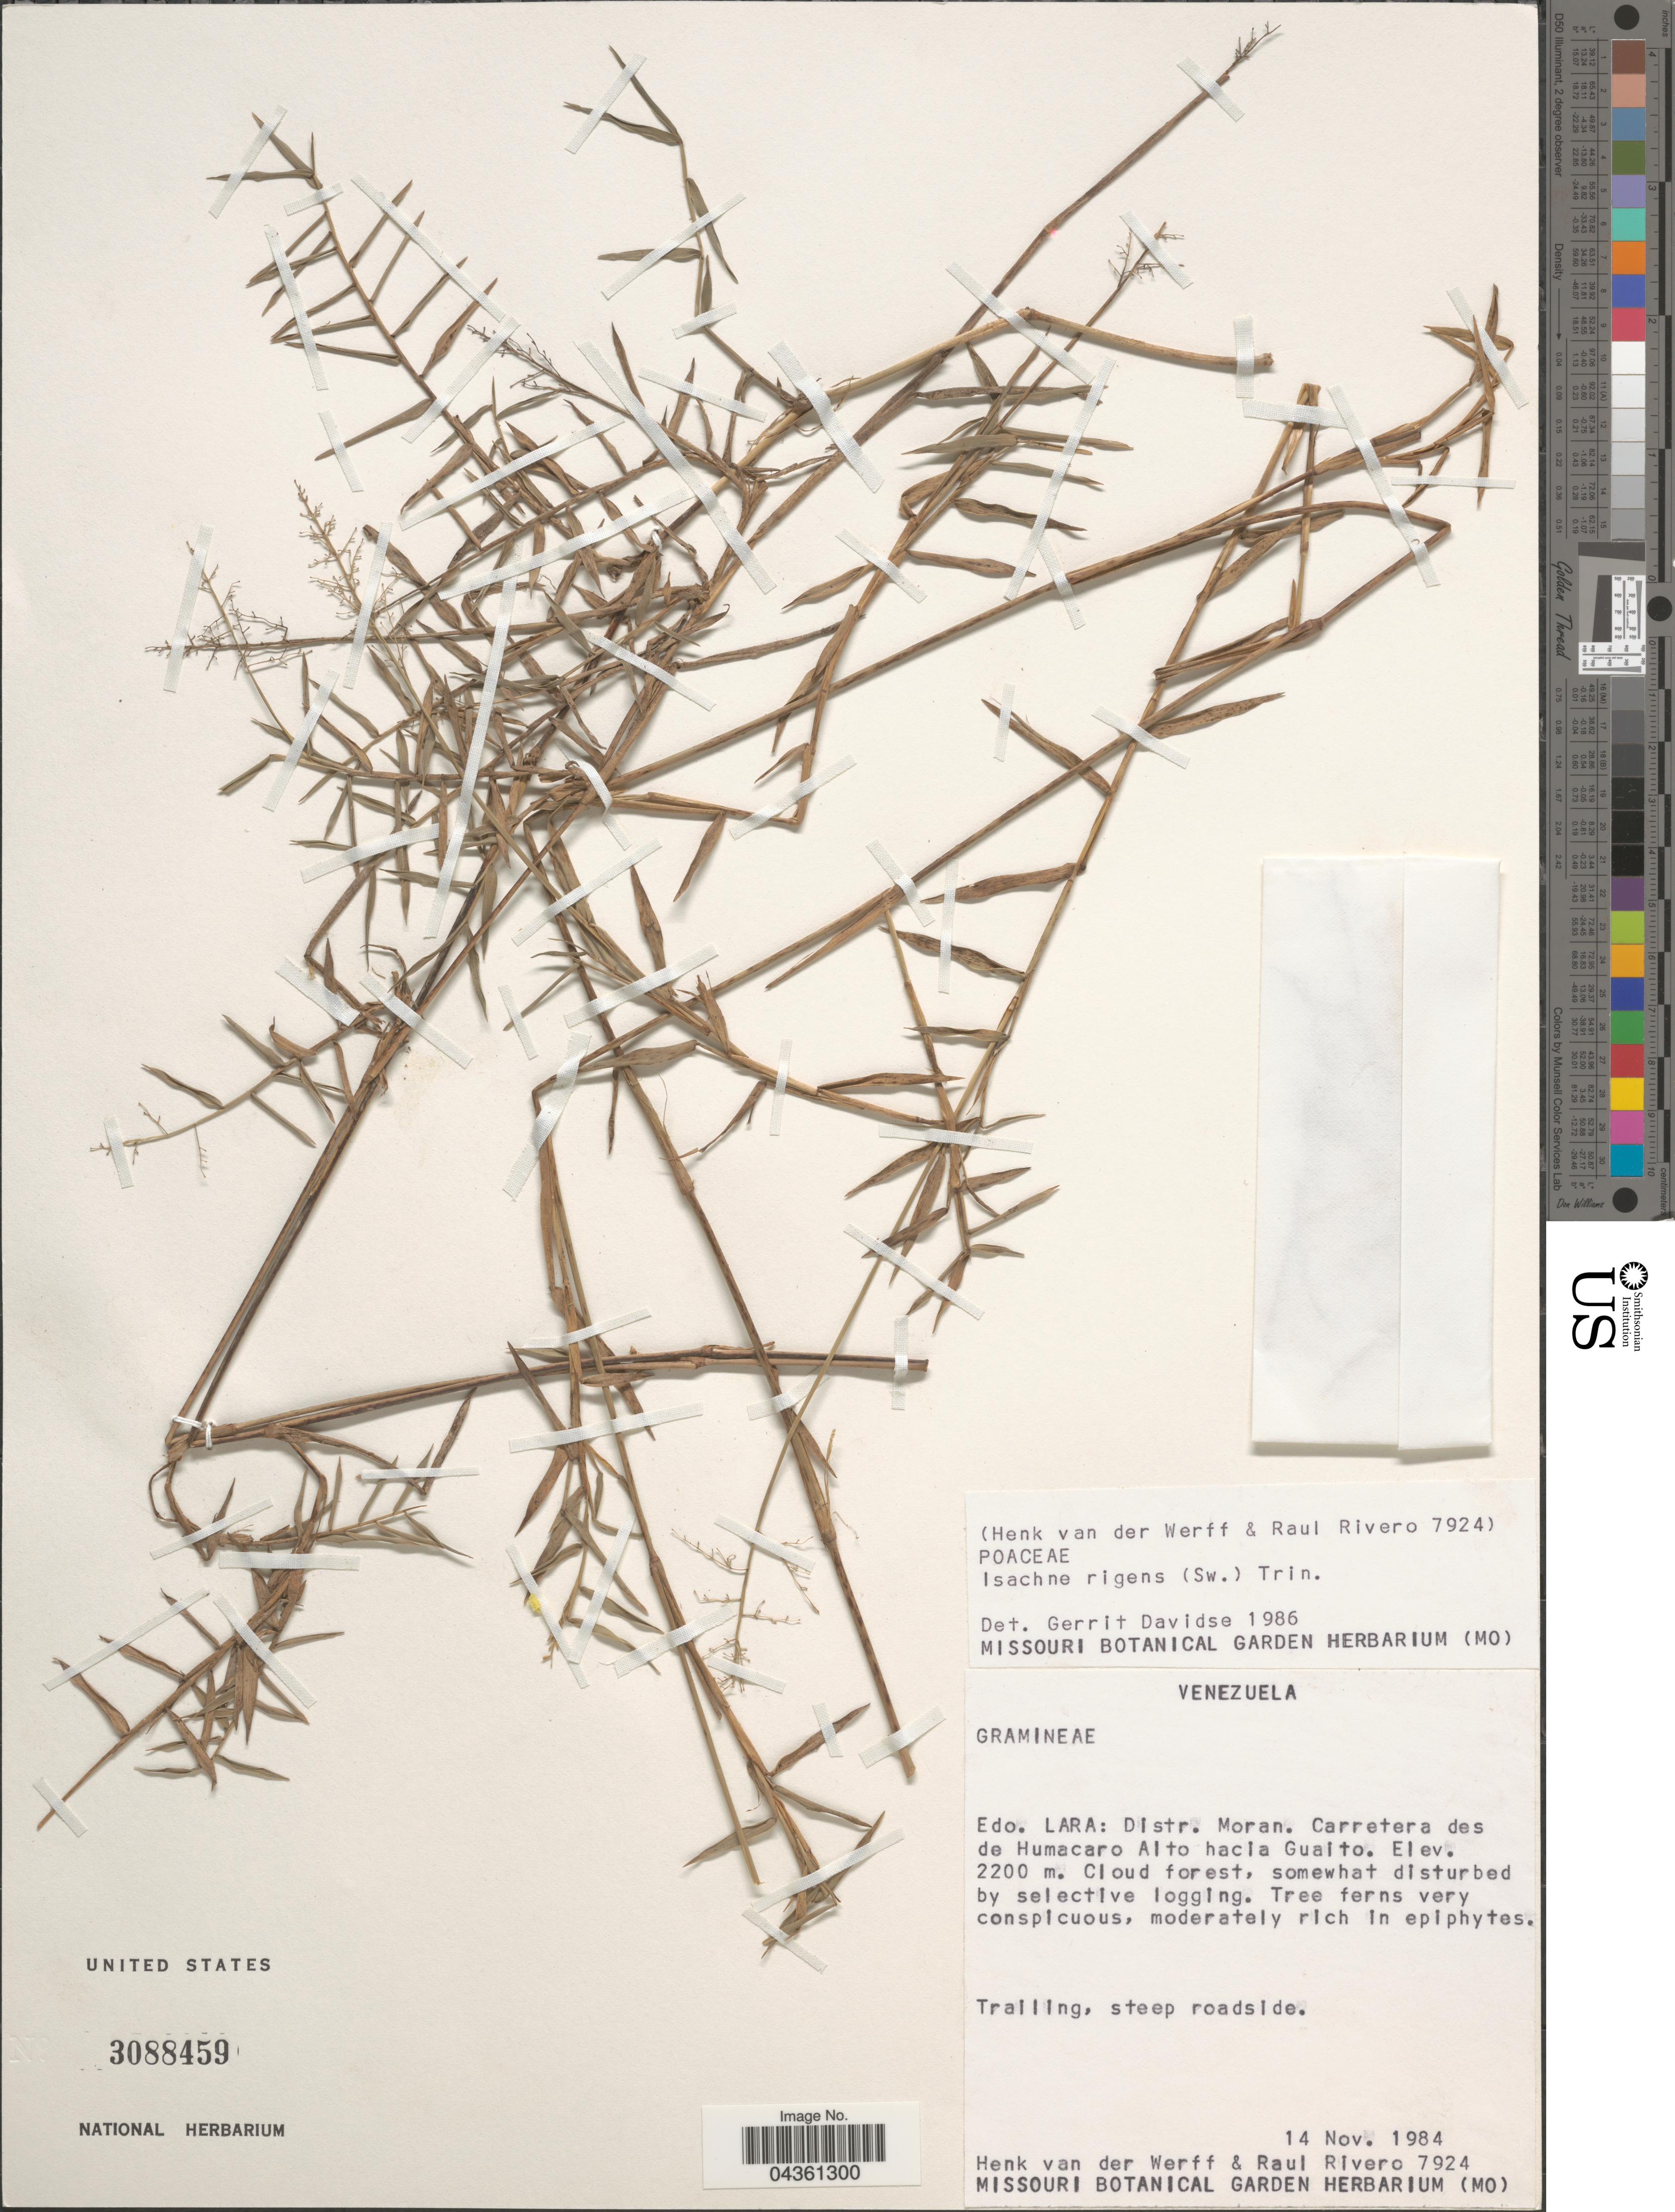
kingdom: Plantae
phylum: Tracheophyta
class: Liliopsida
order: Poales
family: Poaceae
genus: Isachne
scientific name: Isachne rigens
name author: (Sw.) Trin.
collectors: H. van der Werff & R. Rivero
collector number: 7924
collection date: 1984-11-14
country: Venezuela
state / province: Lara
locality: Distr. Moran. Carretera des de Humacaro Alto hacia Guaito. Cloud forest, somewhat disturbed by selective logging.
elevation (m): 2200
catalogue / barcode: US 3088459